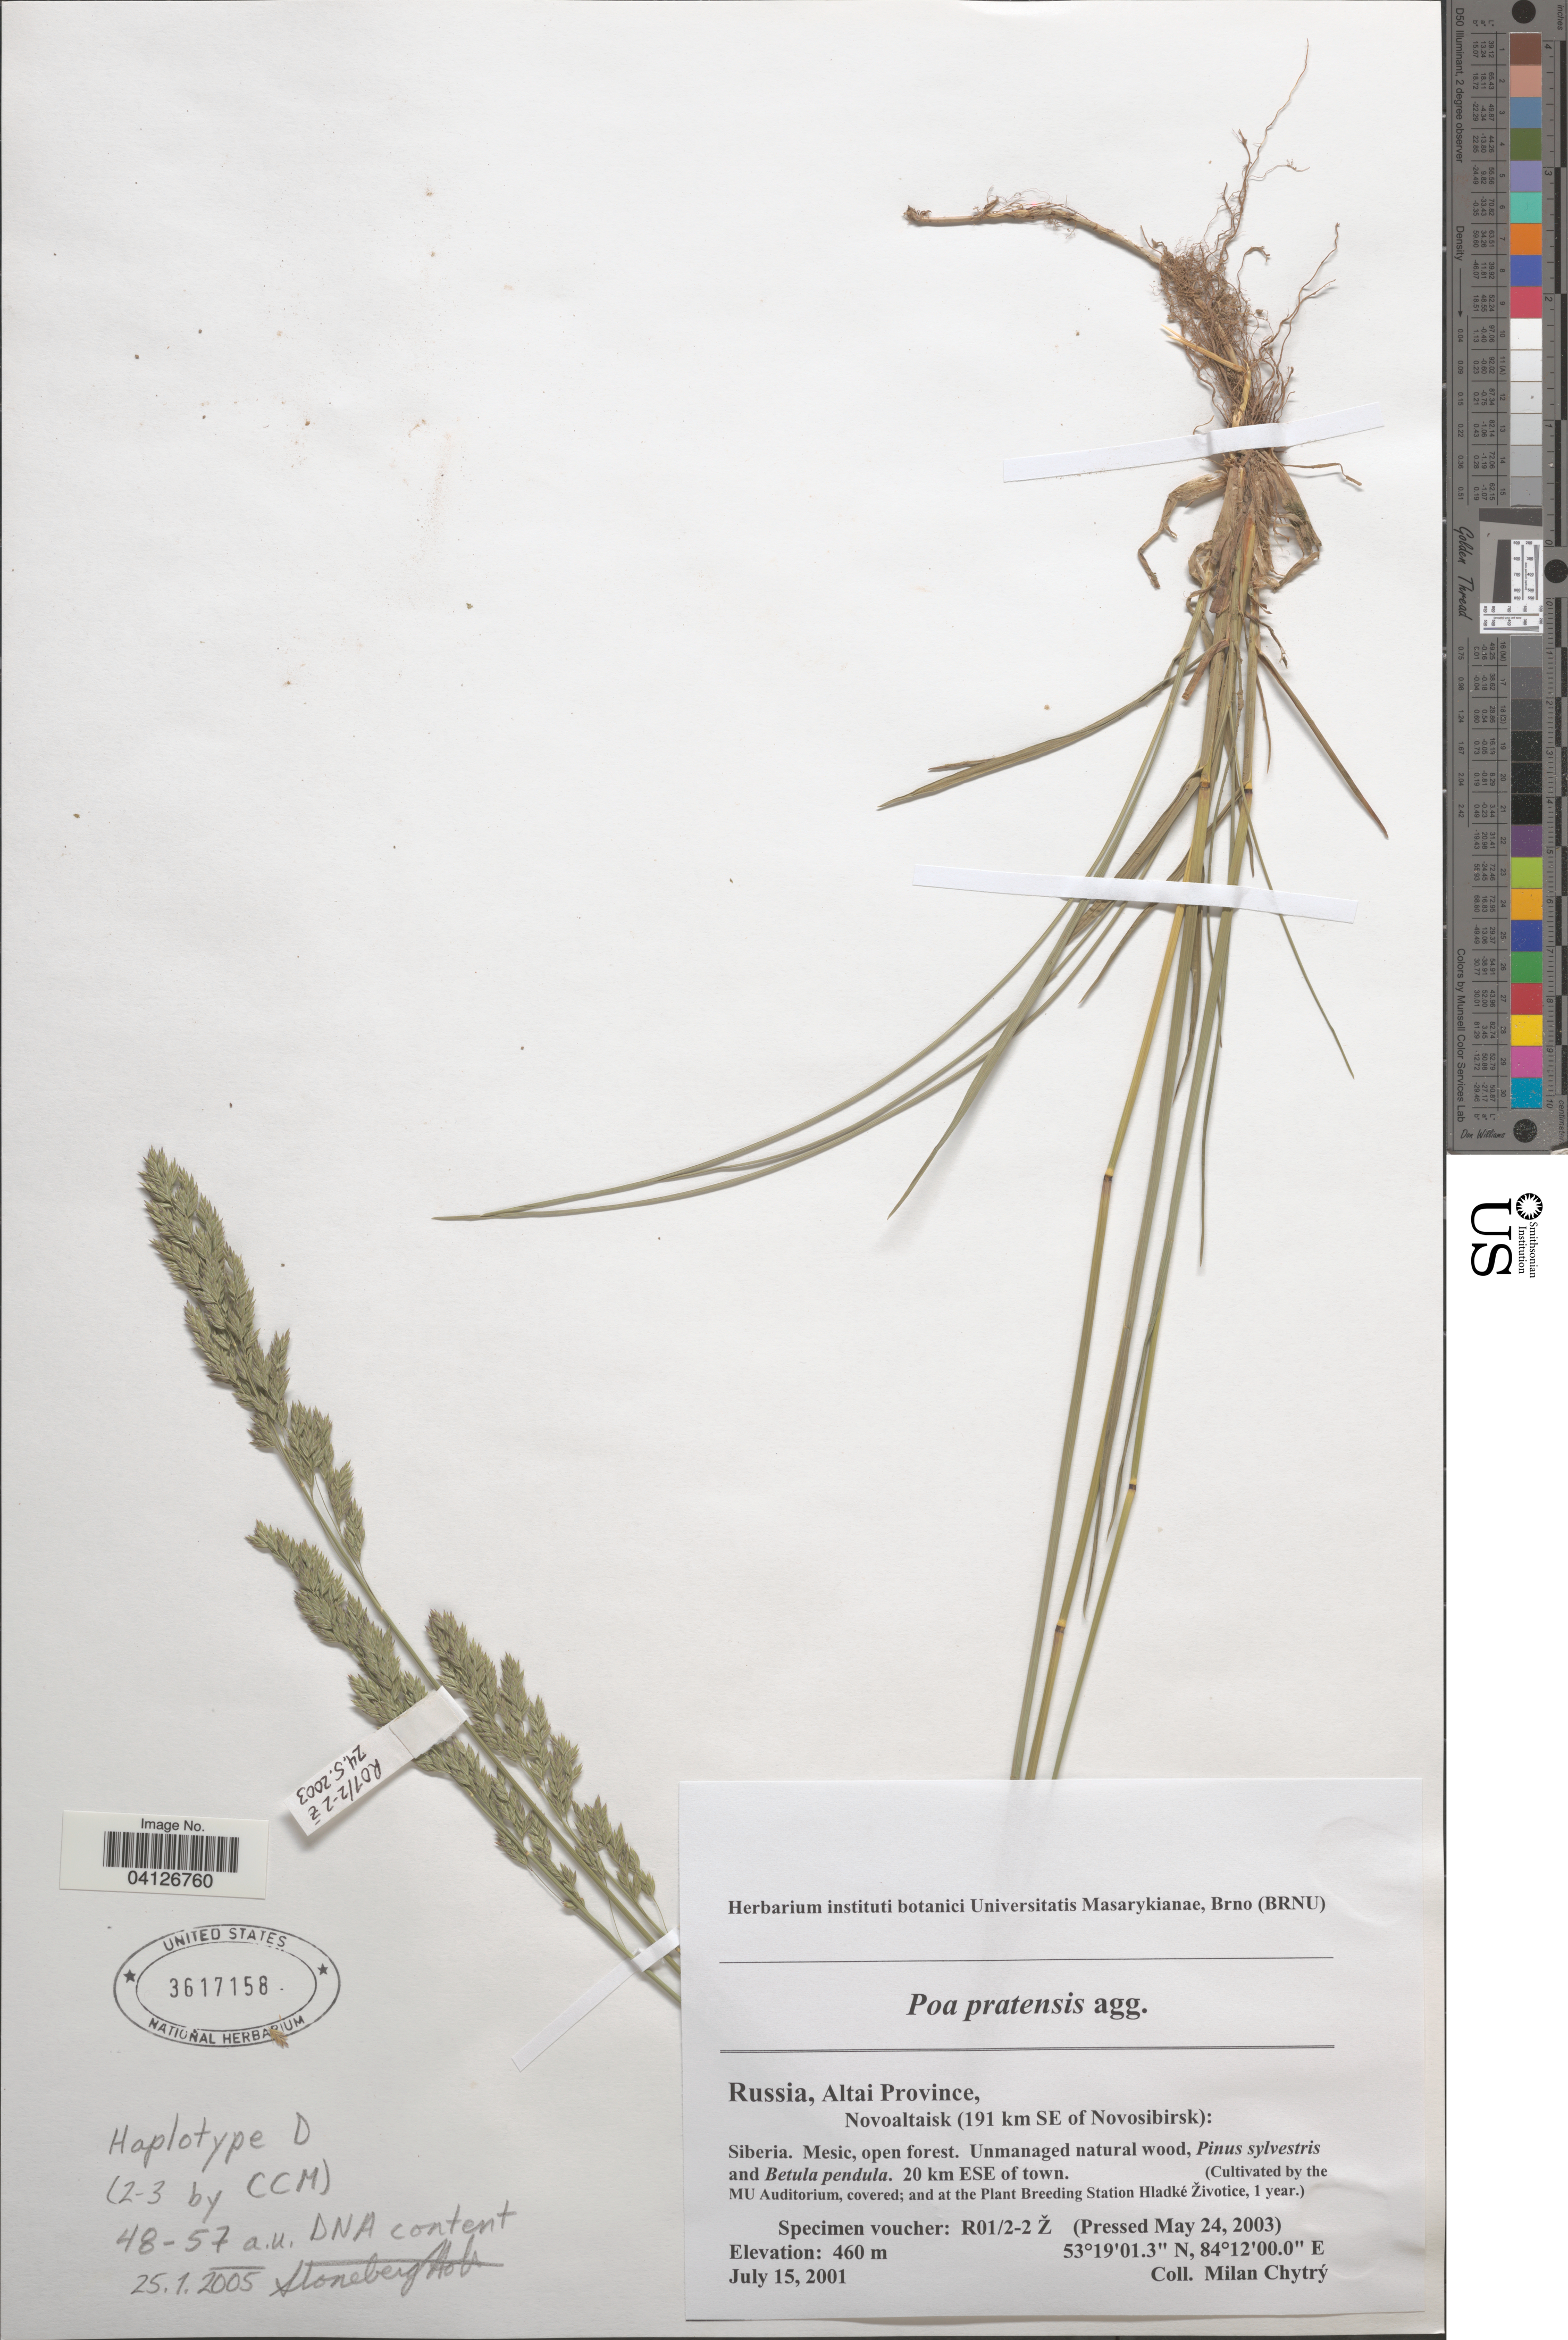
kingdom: Plantae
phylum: Tracheophyta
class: Liliopsida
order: Poales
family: Poaceae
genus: Poa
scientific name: Poa pratensis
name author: L.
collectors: Ex herb. instituti botanici Universitatis Masarykianae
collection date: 2003-05-24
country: Czechia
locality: (Cultivated by the MU Auditorium, covered; and at the Plant Breeding Station Hladké Životice, 1 year.).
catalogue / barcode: US 3617158